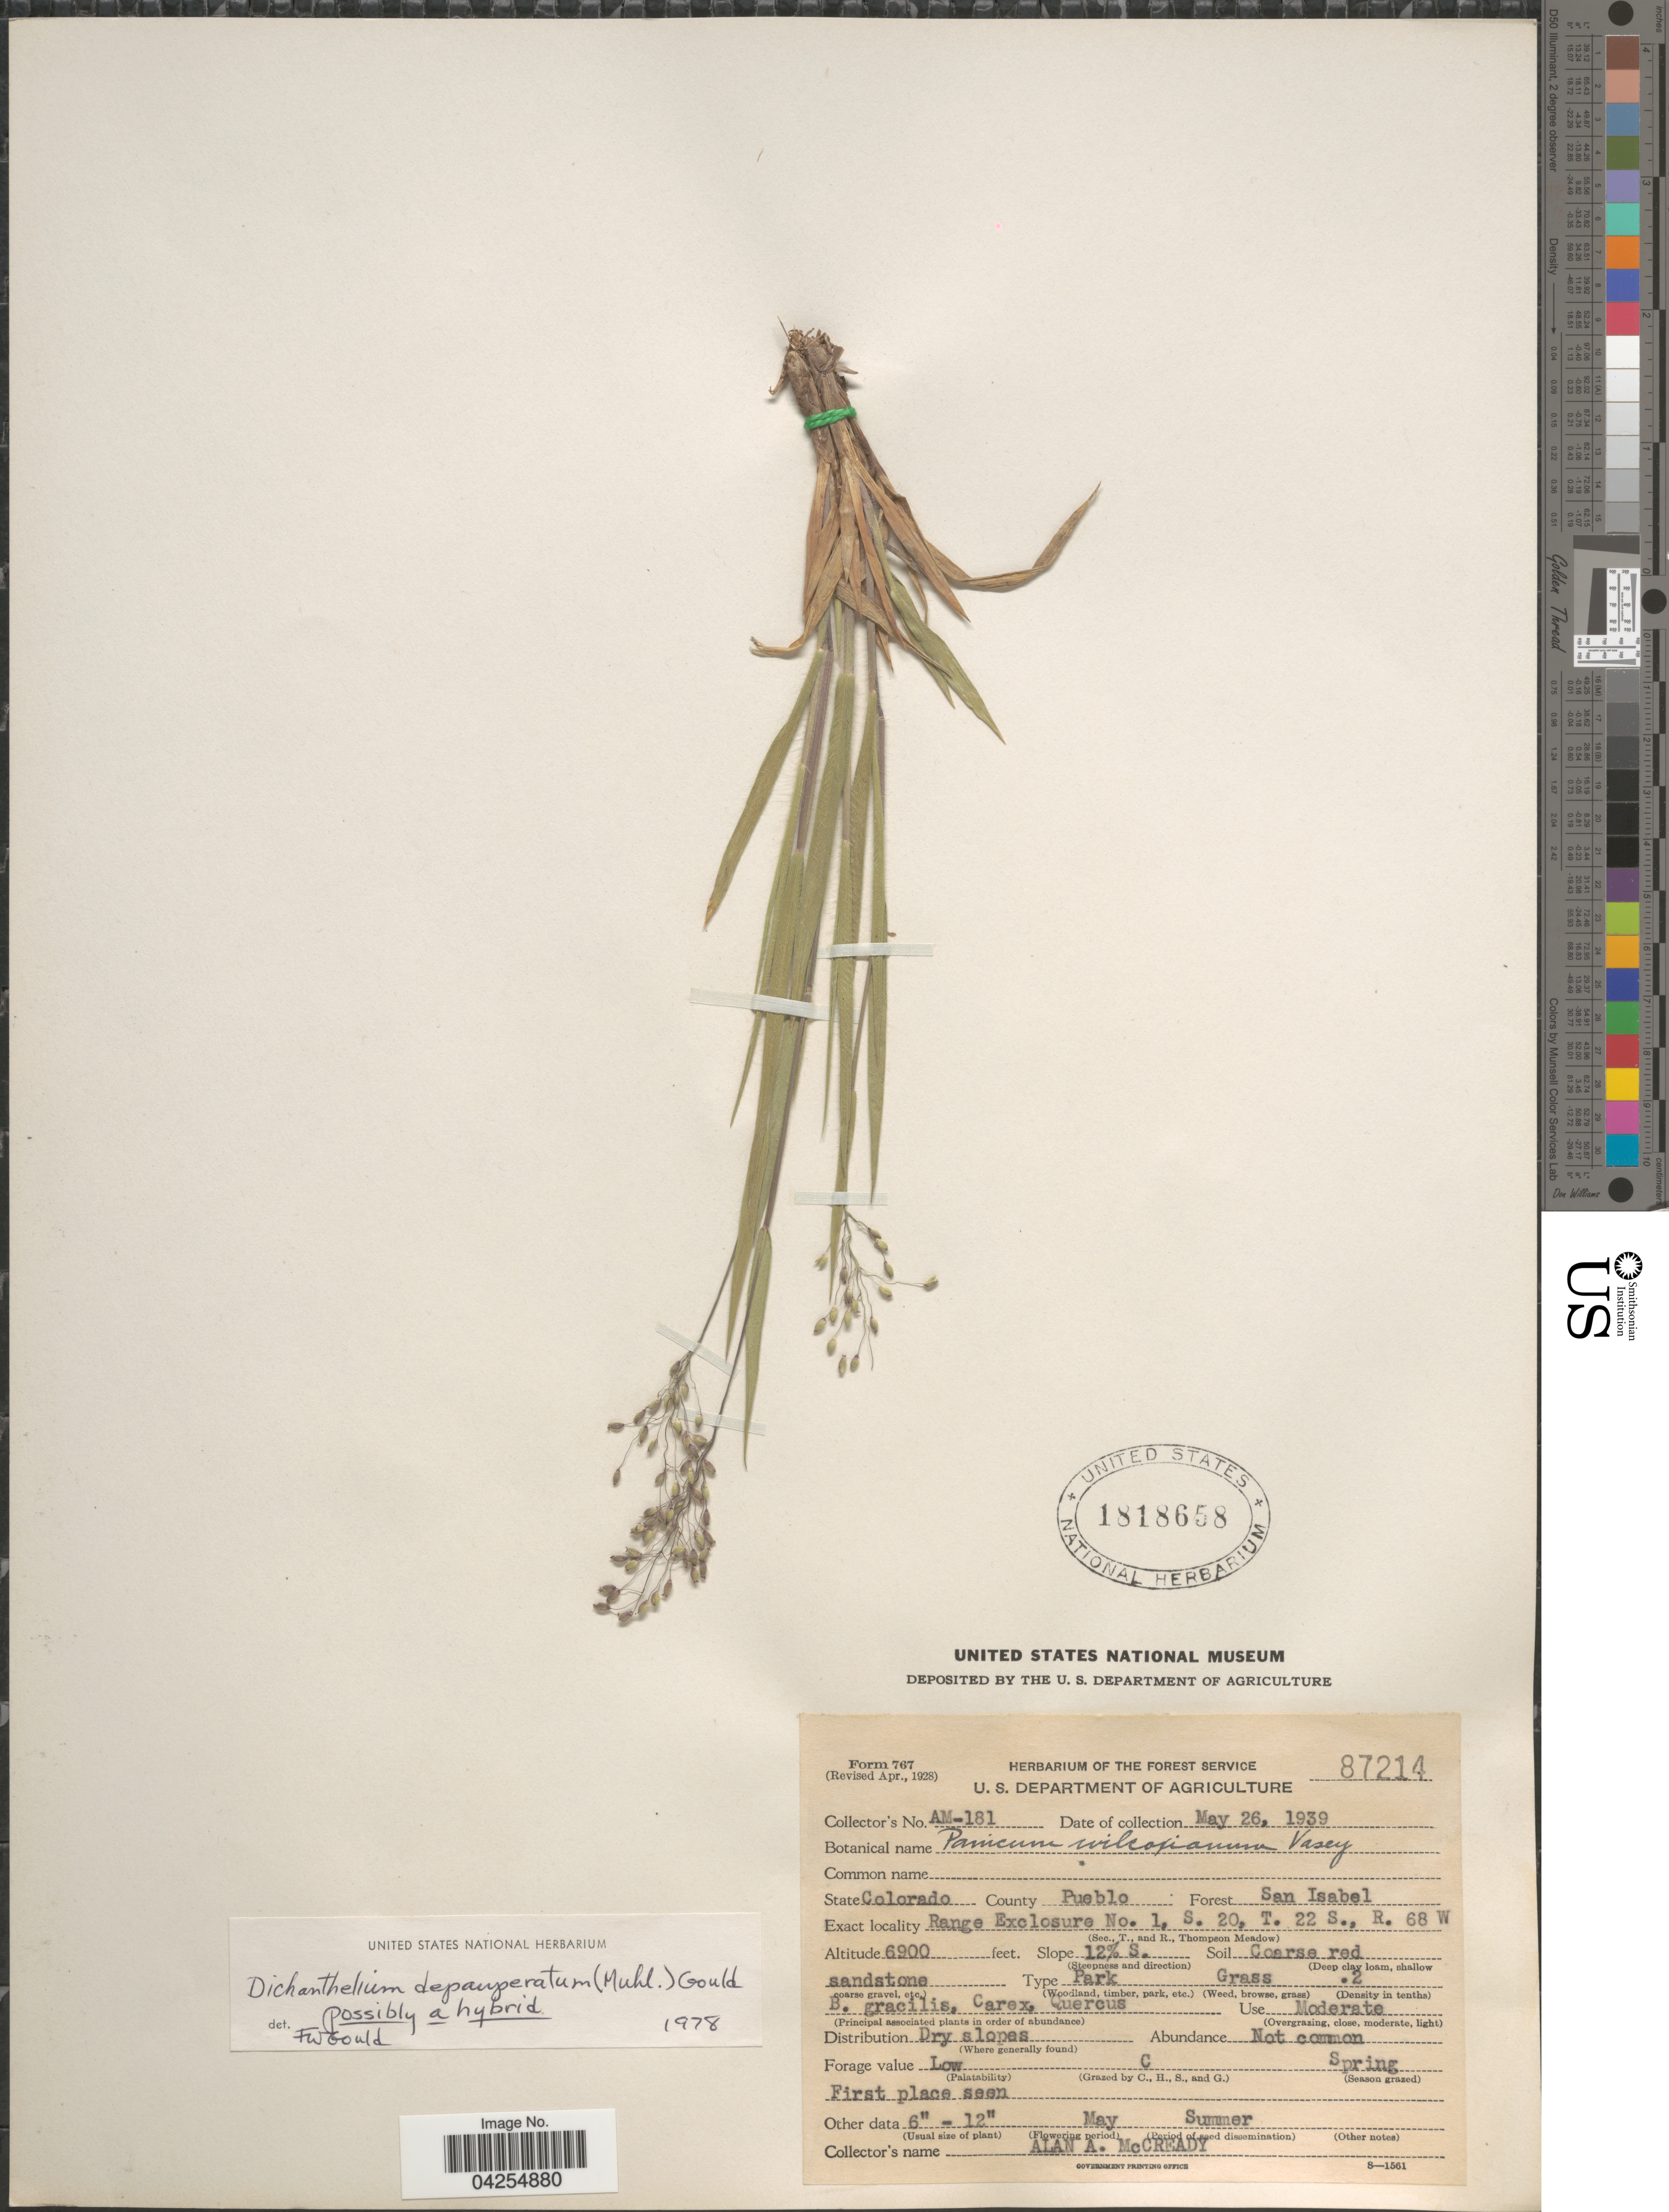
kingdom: Plantae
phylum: Tracheophyta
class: Liliopsida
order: Poales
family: Poaceae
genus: Dichanthelium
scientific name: Dichanthelium depauperatum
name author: (Muhl.) Gould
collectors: A. McCready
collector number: AM-181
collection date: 1939-05-26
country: United States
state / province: Colorado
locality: County Pablo. Forest San Isabel. Range Exclosure No. 1, S. 20, T. 22 S., R. 68 W. Slope 12% S.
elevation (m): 2103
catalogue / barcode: US 1818658